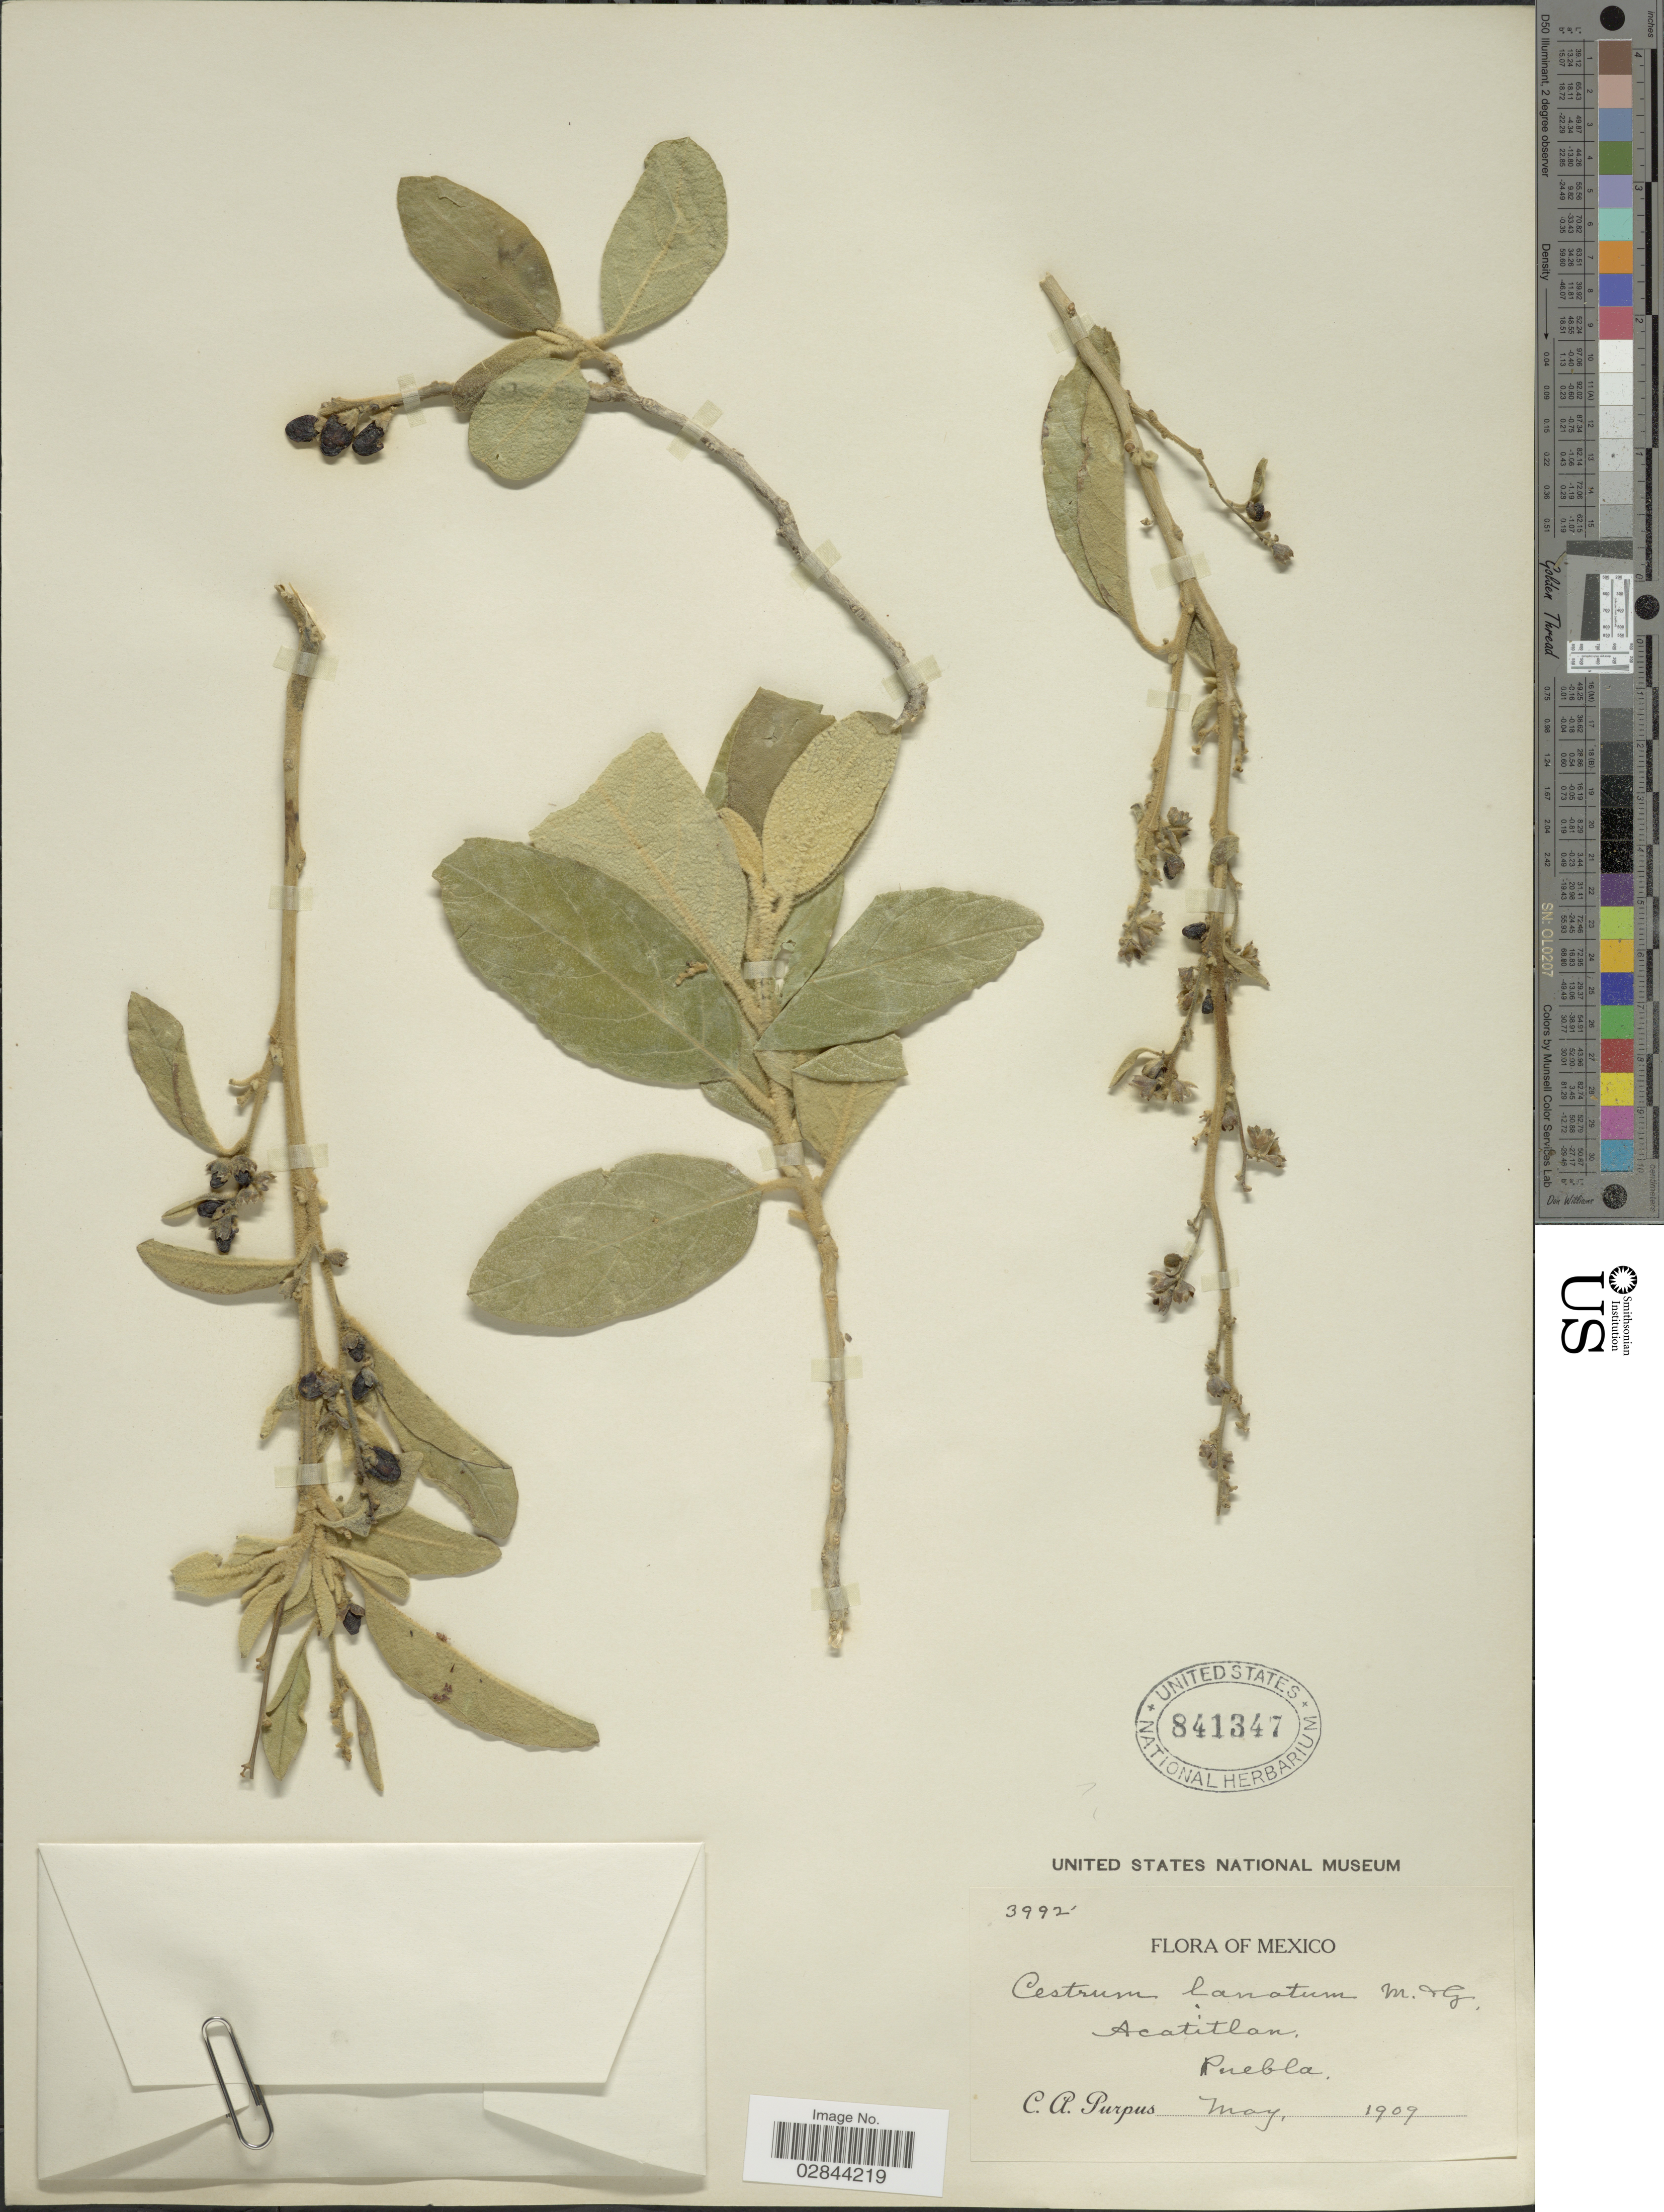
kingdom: Plantae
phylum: Tracheophyta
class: Magnoliopsida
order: Solanales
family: Solanaceae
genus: Cestrum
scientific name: Cestrum tomentosum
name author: L. f.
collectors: C. A. Purpus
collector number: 3992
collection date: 1909-05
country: Mexico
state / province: Puebla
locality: Acatitlan, Puebla.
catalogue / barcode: US 841347